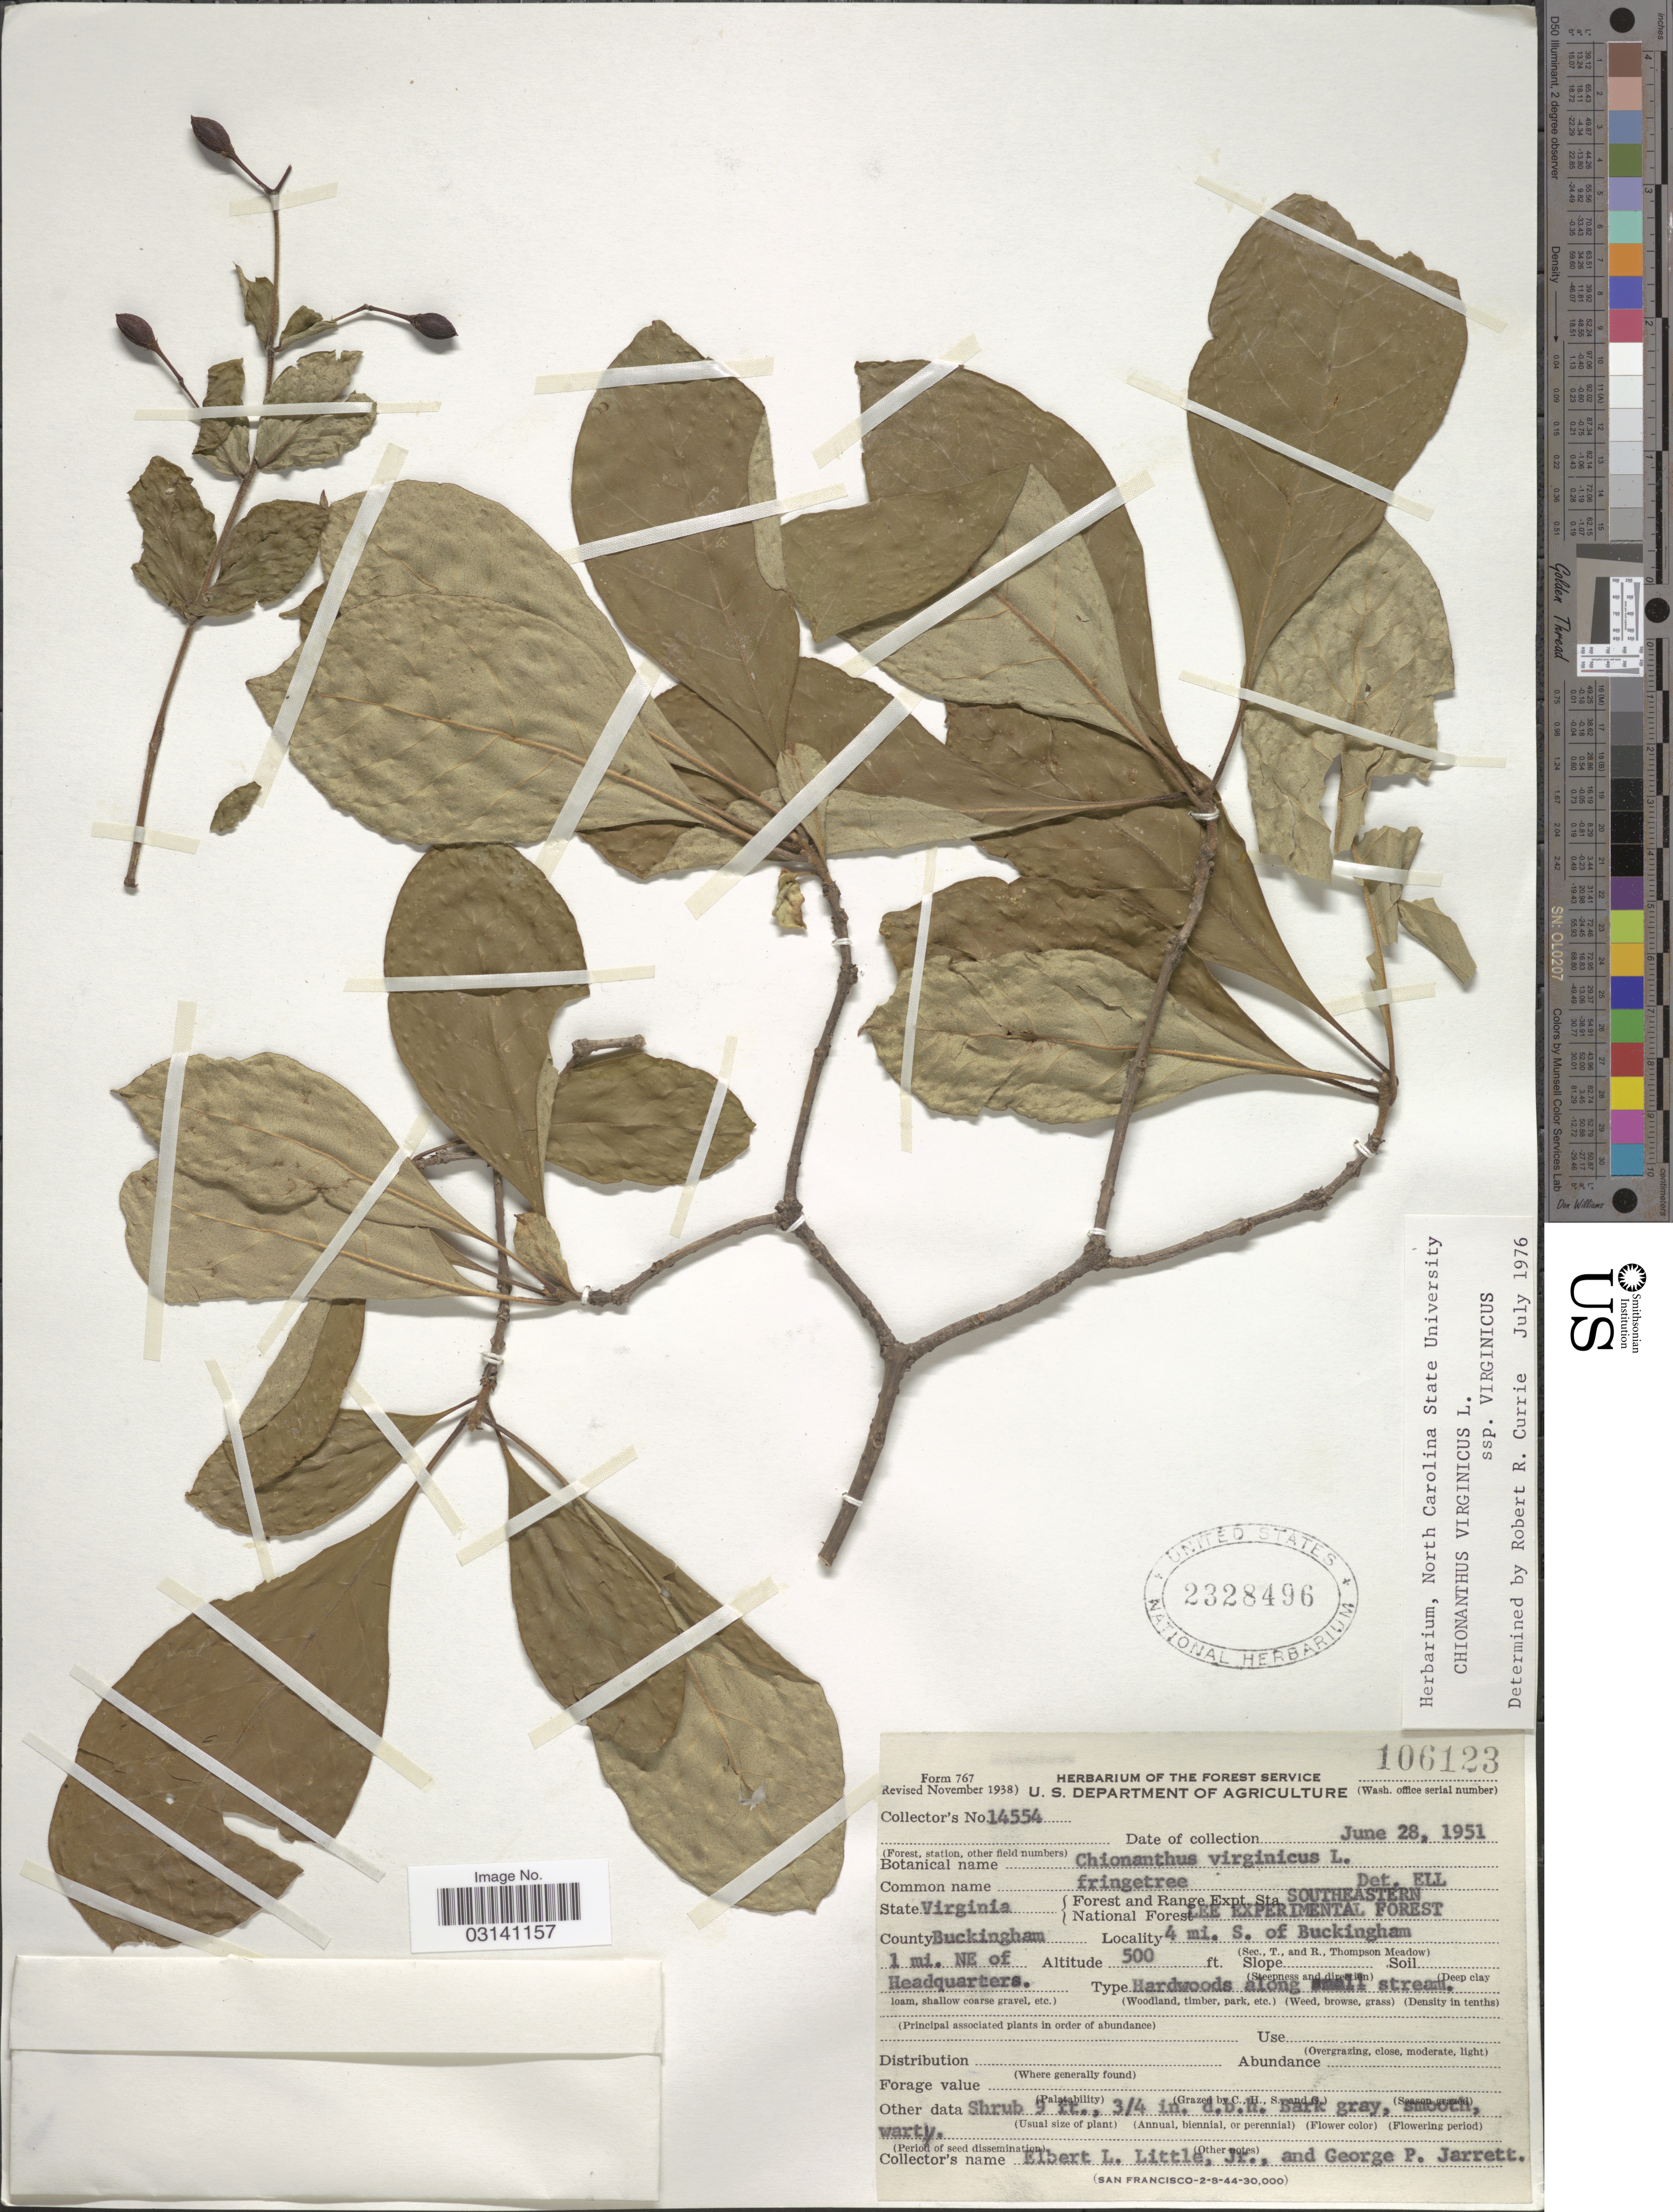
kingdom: Plantae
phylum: Tracheophyta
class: Magnoliopsida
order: Lamiales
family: Oleaceae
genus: Chionanthus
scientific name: Chionanthus virginicus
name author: L.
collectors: E. L. Little & G. Jarrett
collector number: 14554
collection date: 1951-06-28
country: United States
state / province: Virginia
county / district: Buckingham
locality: Forest and Range Expt. Sta. Southeastern. National Forest Lee Experimental Forest. County Buckingham. 4 mi. S. of Buckingham. 1 mi. NE of Headquarters.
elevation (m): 152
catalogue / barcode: US 2328496